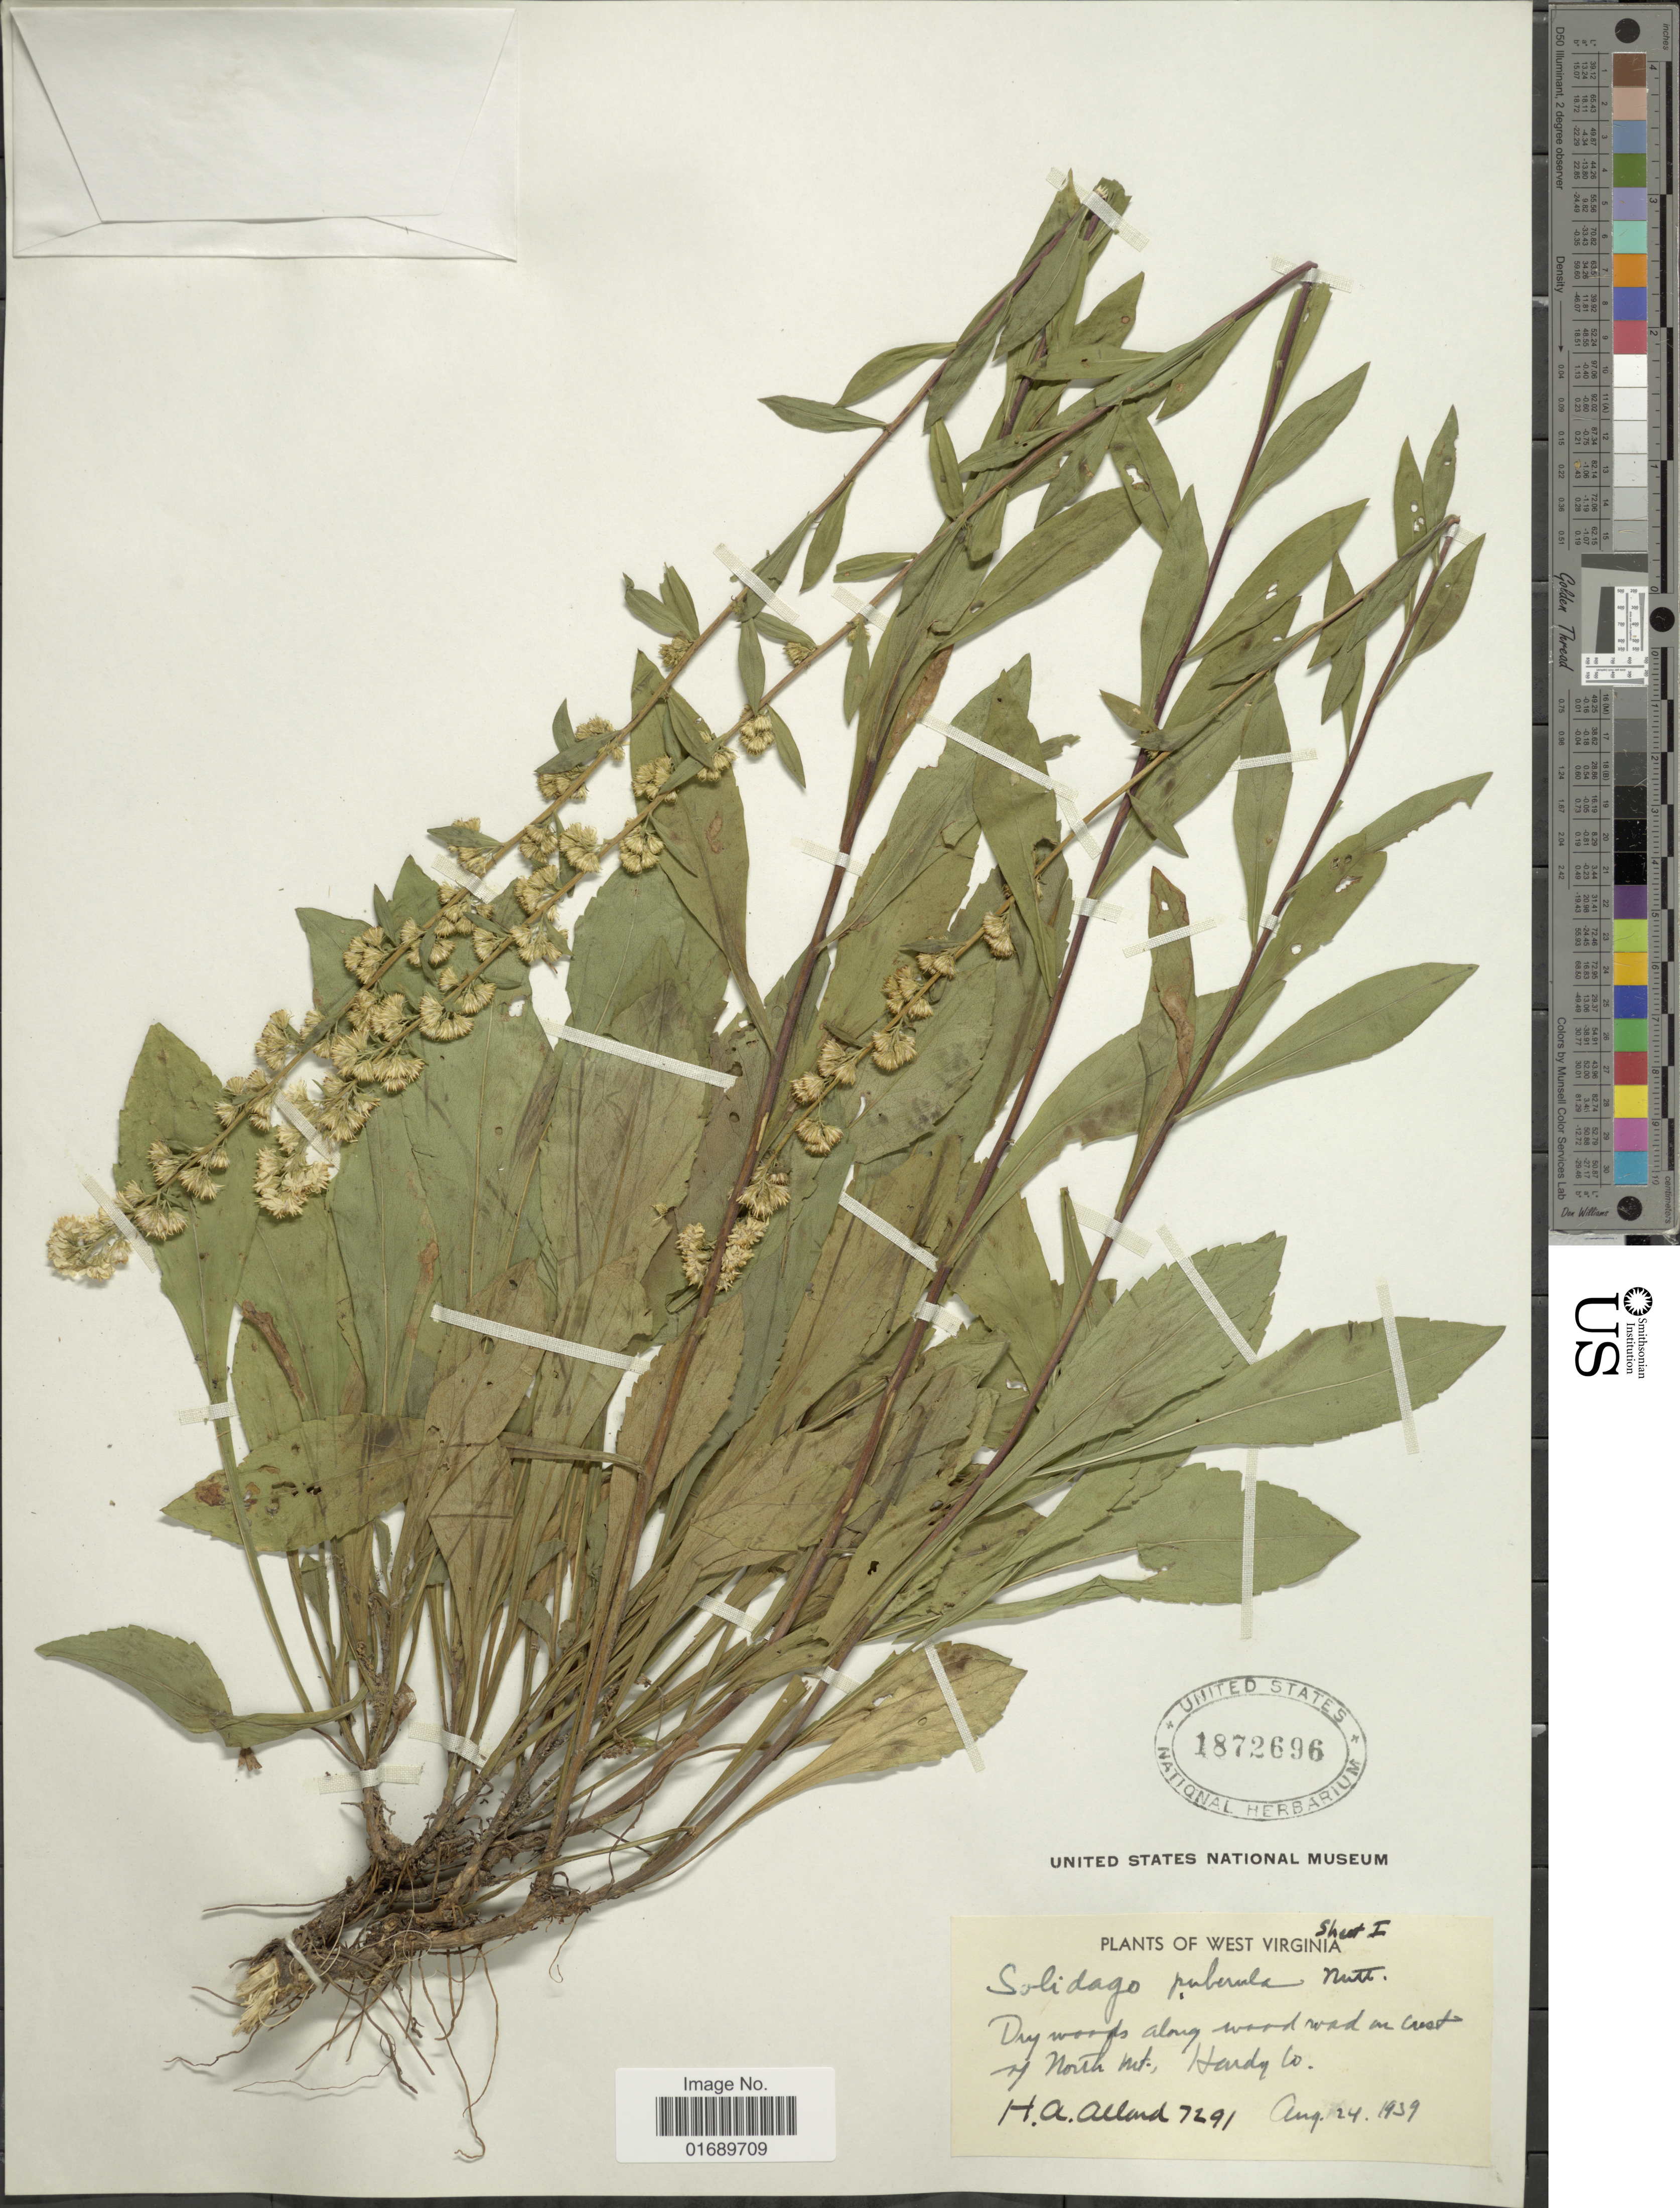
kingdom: Plantae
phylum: Tracheophyta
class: Magnoliopsida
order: Asterales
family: Asteraceae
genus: Solidago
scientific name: Solidago puberula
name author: Nutt.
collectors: H. A. Allard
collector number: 7291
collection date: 1939-08-24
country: United States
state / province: West Virginia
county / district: Hardy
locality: Dry woods along wood road on crest of north Mt., Hardy Co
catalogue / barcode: US 1872696